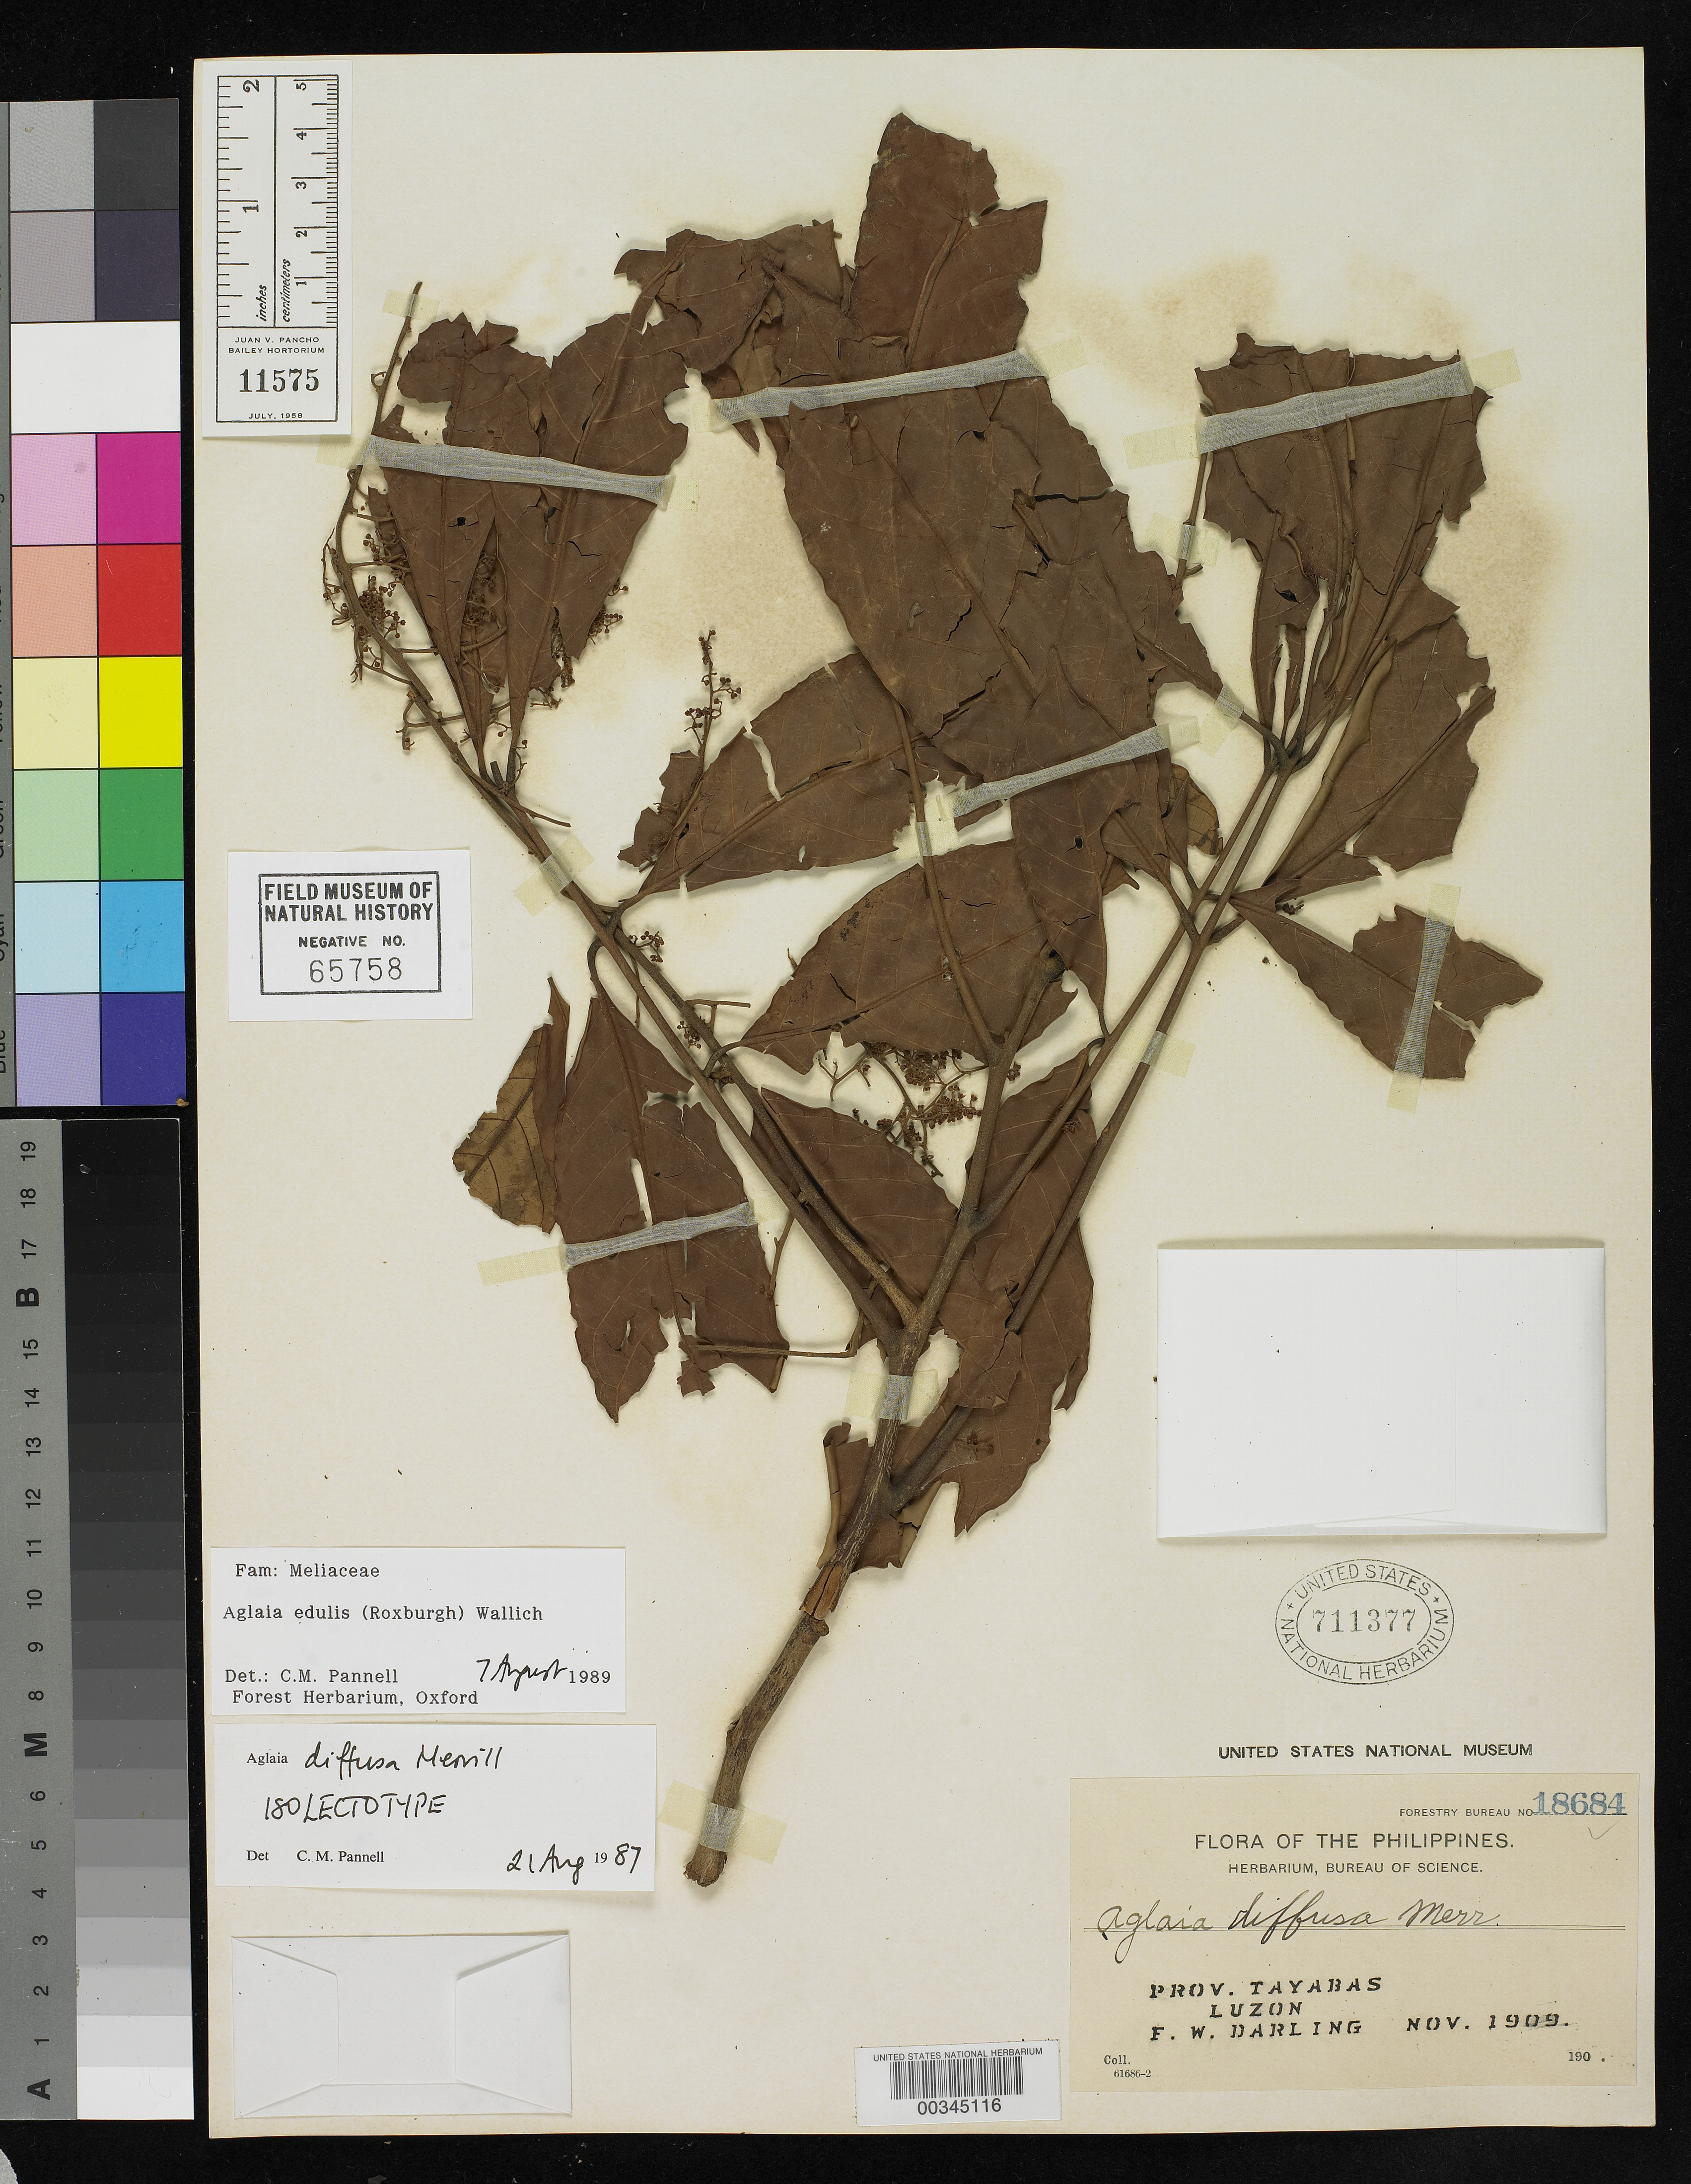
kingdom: Plantae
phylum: Tracheophyta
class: Magnoliopsida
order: Sapindales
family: Meliaceae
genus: Aglaia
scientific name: Aglaia diffusa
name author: Merr.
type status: Isolectotype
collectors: F. Darling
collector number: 18684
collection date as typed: Nov 1909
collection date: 1909-11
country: Philippines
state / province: Calabarzon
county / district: Quezon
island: Luzon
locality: Tayabas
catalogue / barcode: US 711377